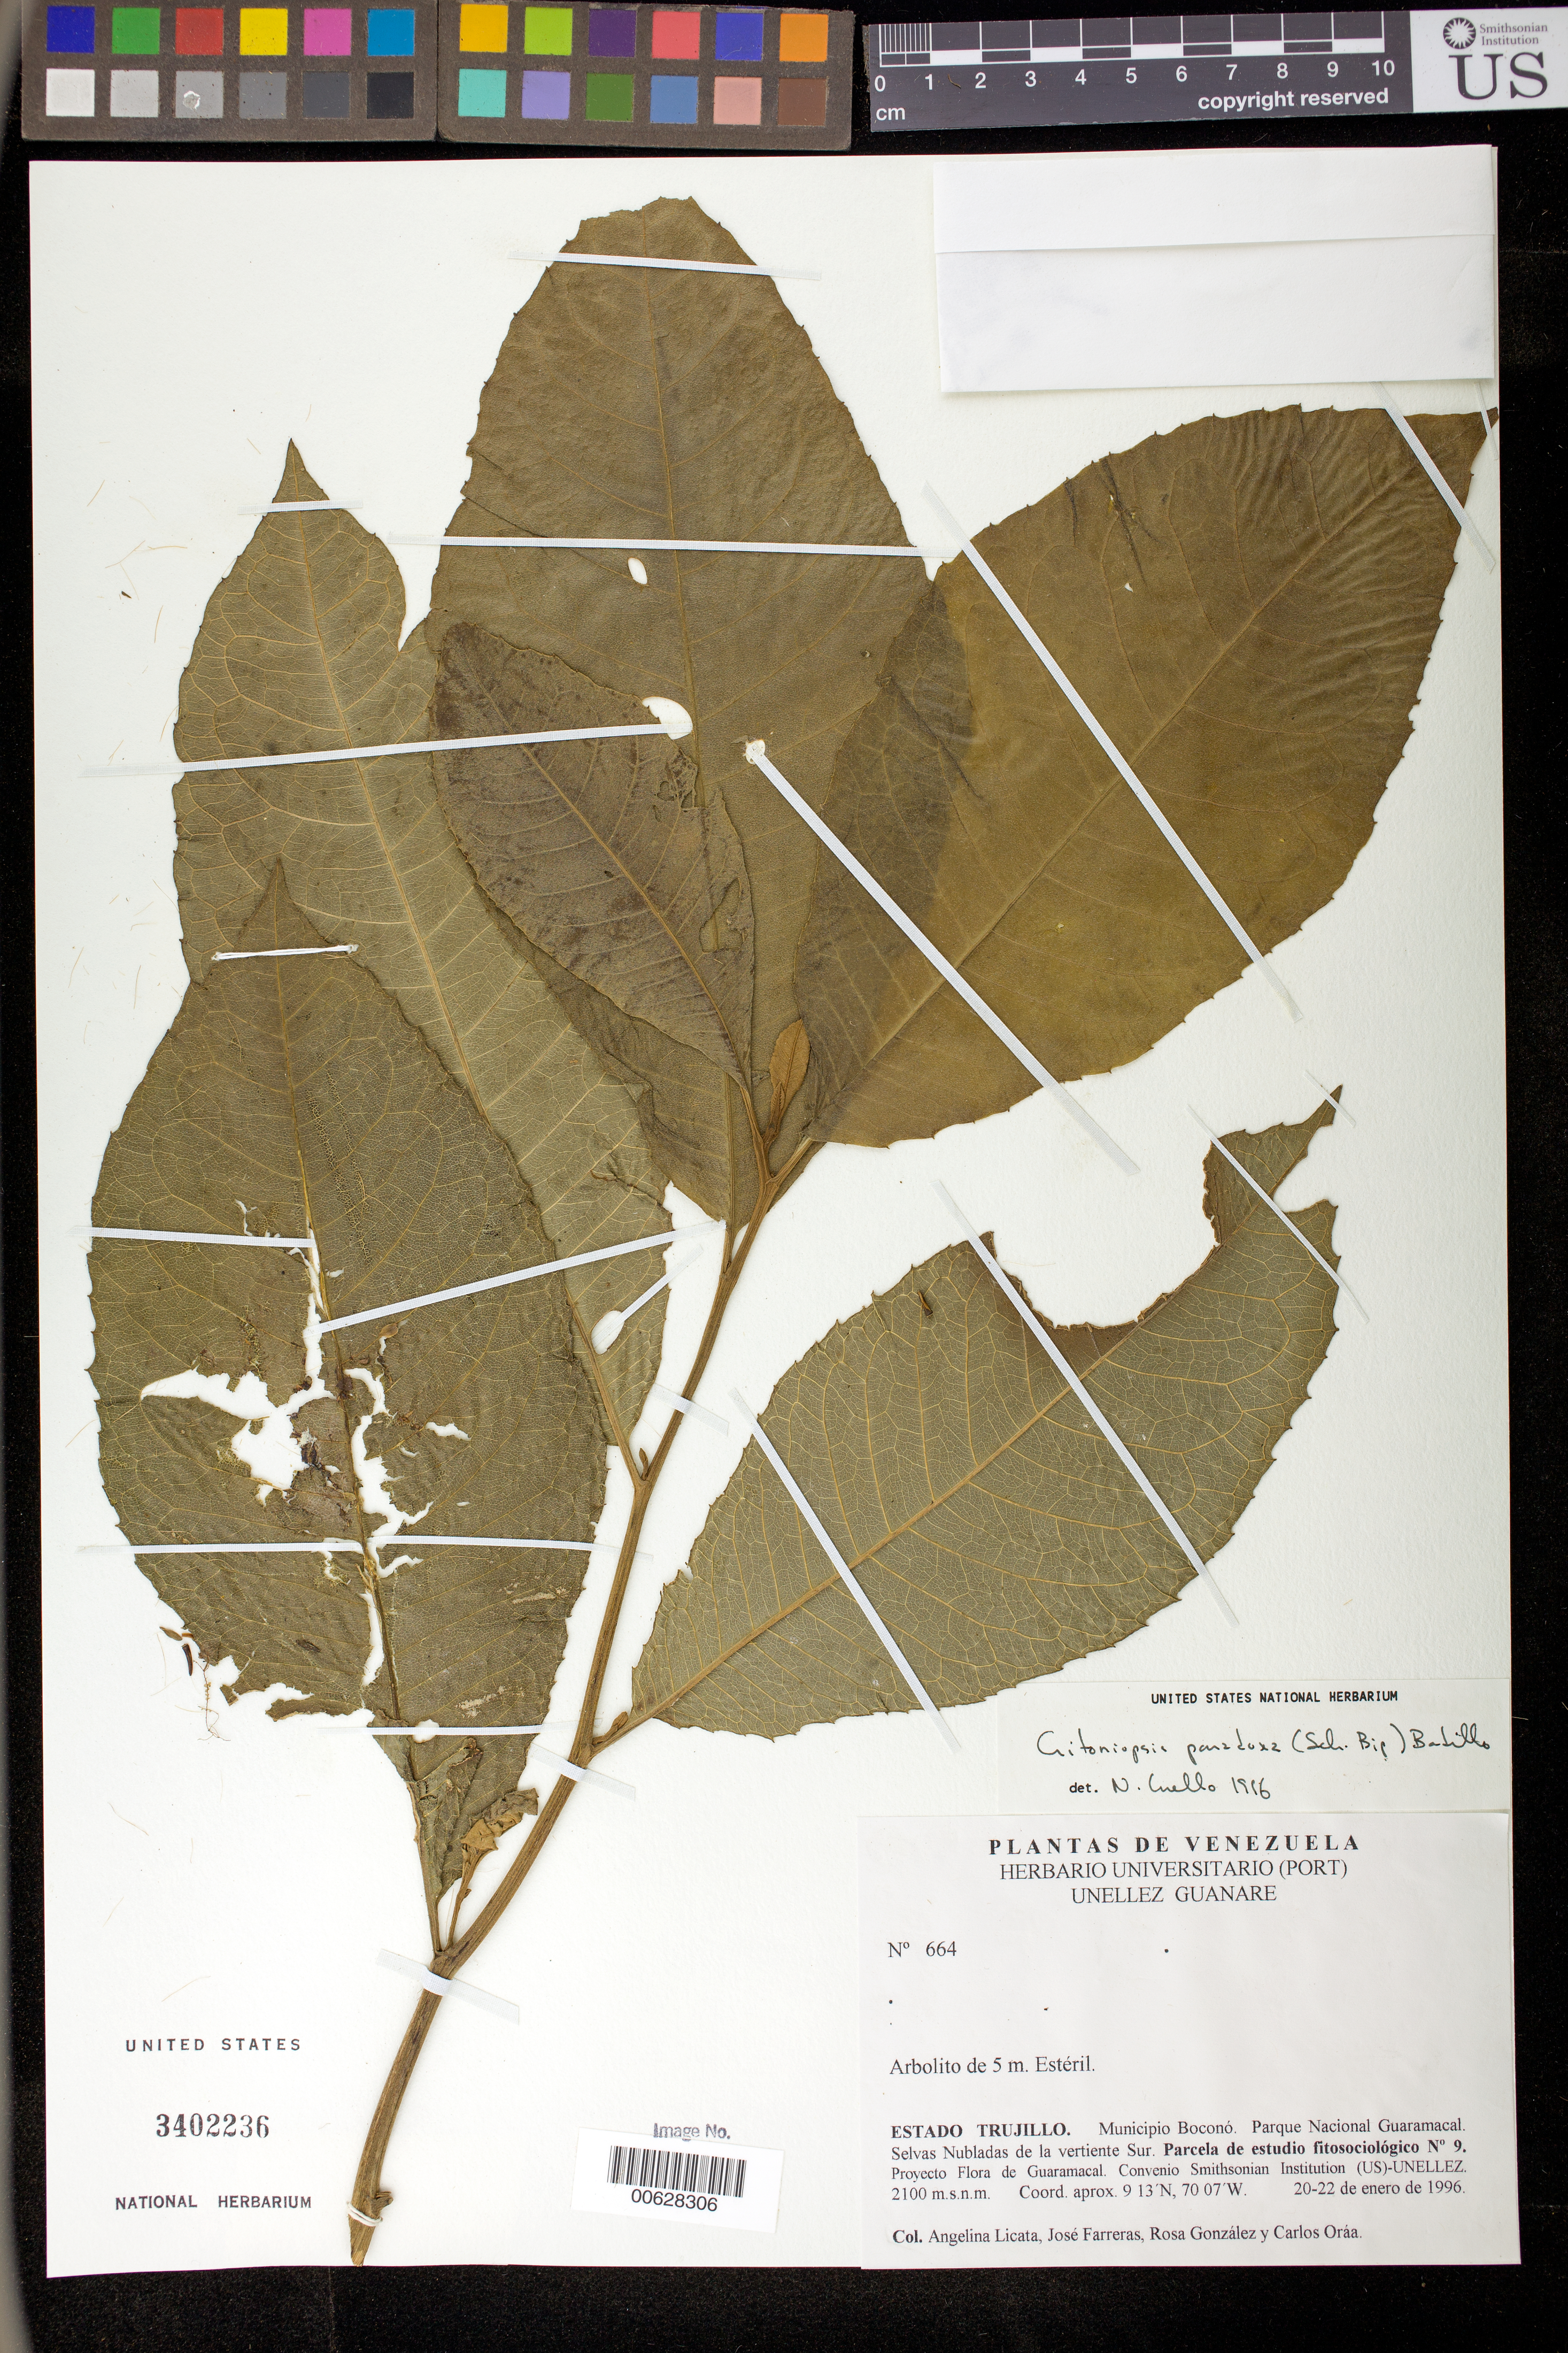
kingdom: Plantae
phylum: Tracheophyta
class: Magnoliopsida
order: Asterales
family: Asteraceae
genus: Critoniopsis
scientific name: Critoniopsis paradoxa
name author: (Sch. Bip.) V.M. Badillo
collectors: A. Licata, J. Farreras, R. González & C. Oráa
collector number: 664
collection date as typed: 20 Jan 1996 to 22 Jan 1996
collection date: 1996-01-20/1996-01-22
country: Venezuela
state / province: Trujillo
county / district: Boconó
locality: Parque Nacional Guaramacal, vertiente S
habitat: Selvas nubldas.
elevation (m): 2100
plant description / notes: PORT, US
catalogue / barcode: US 3402236